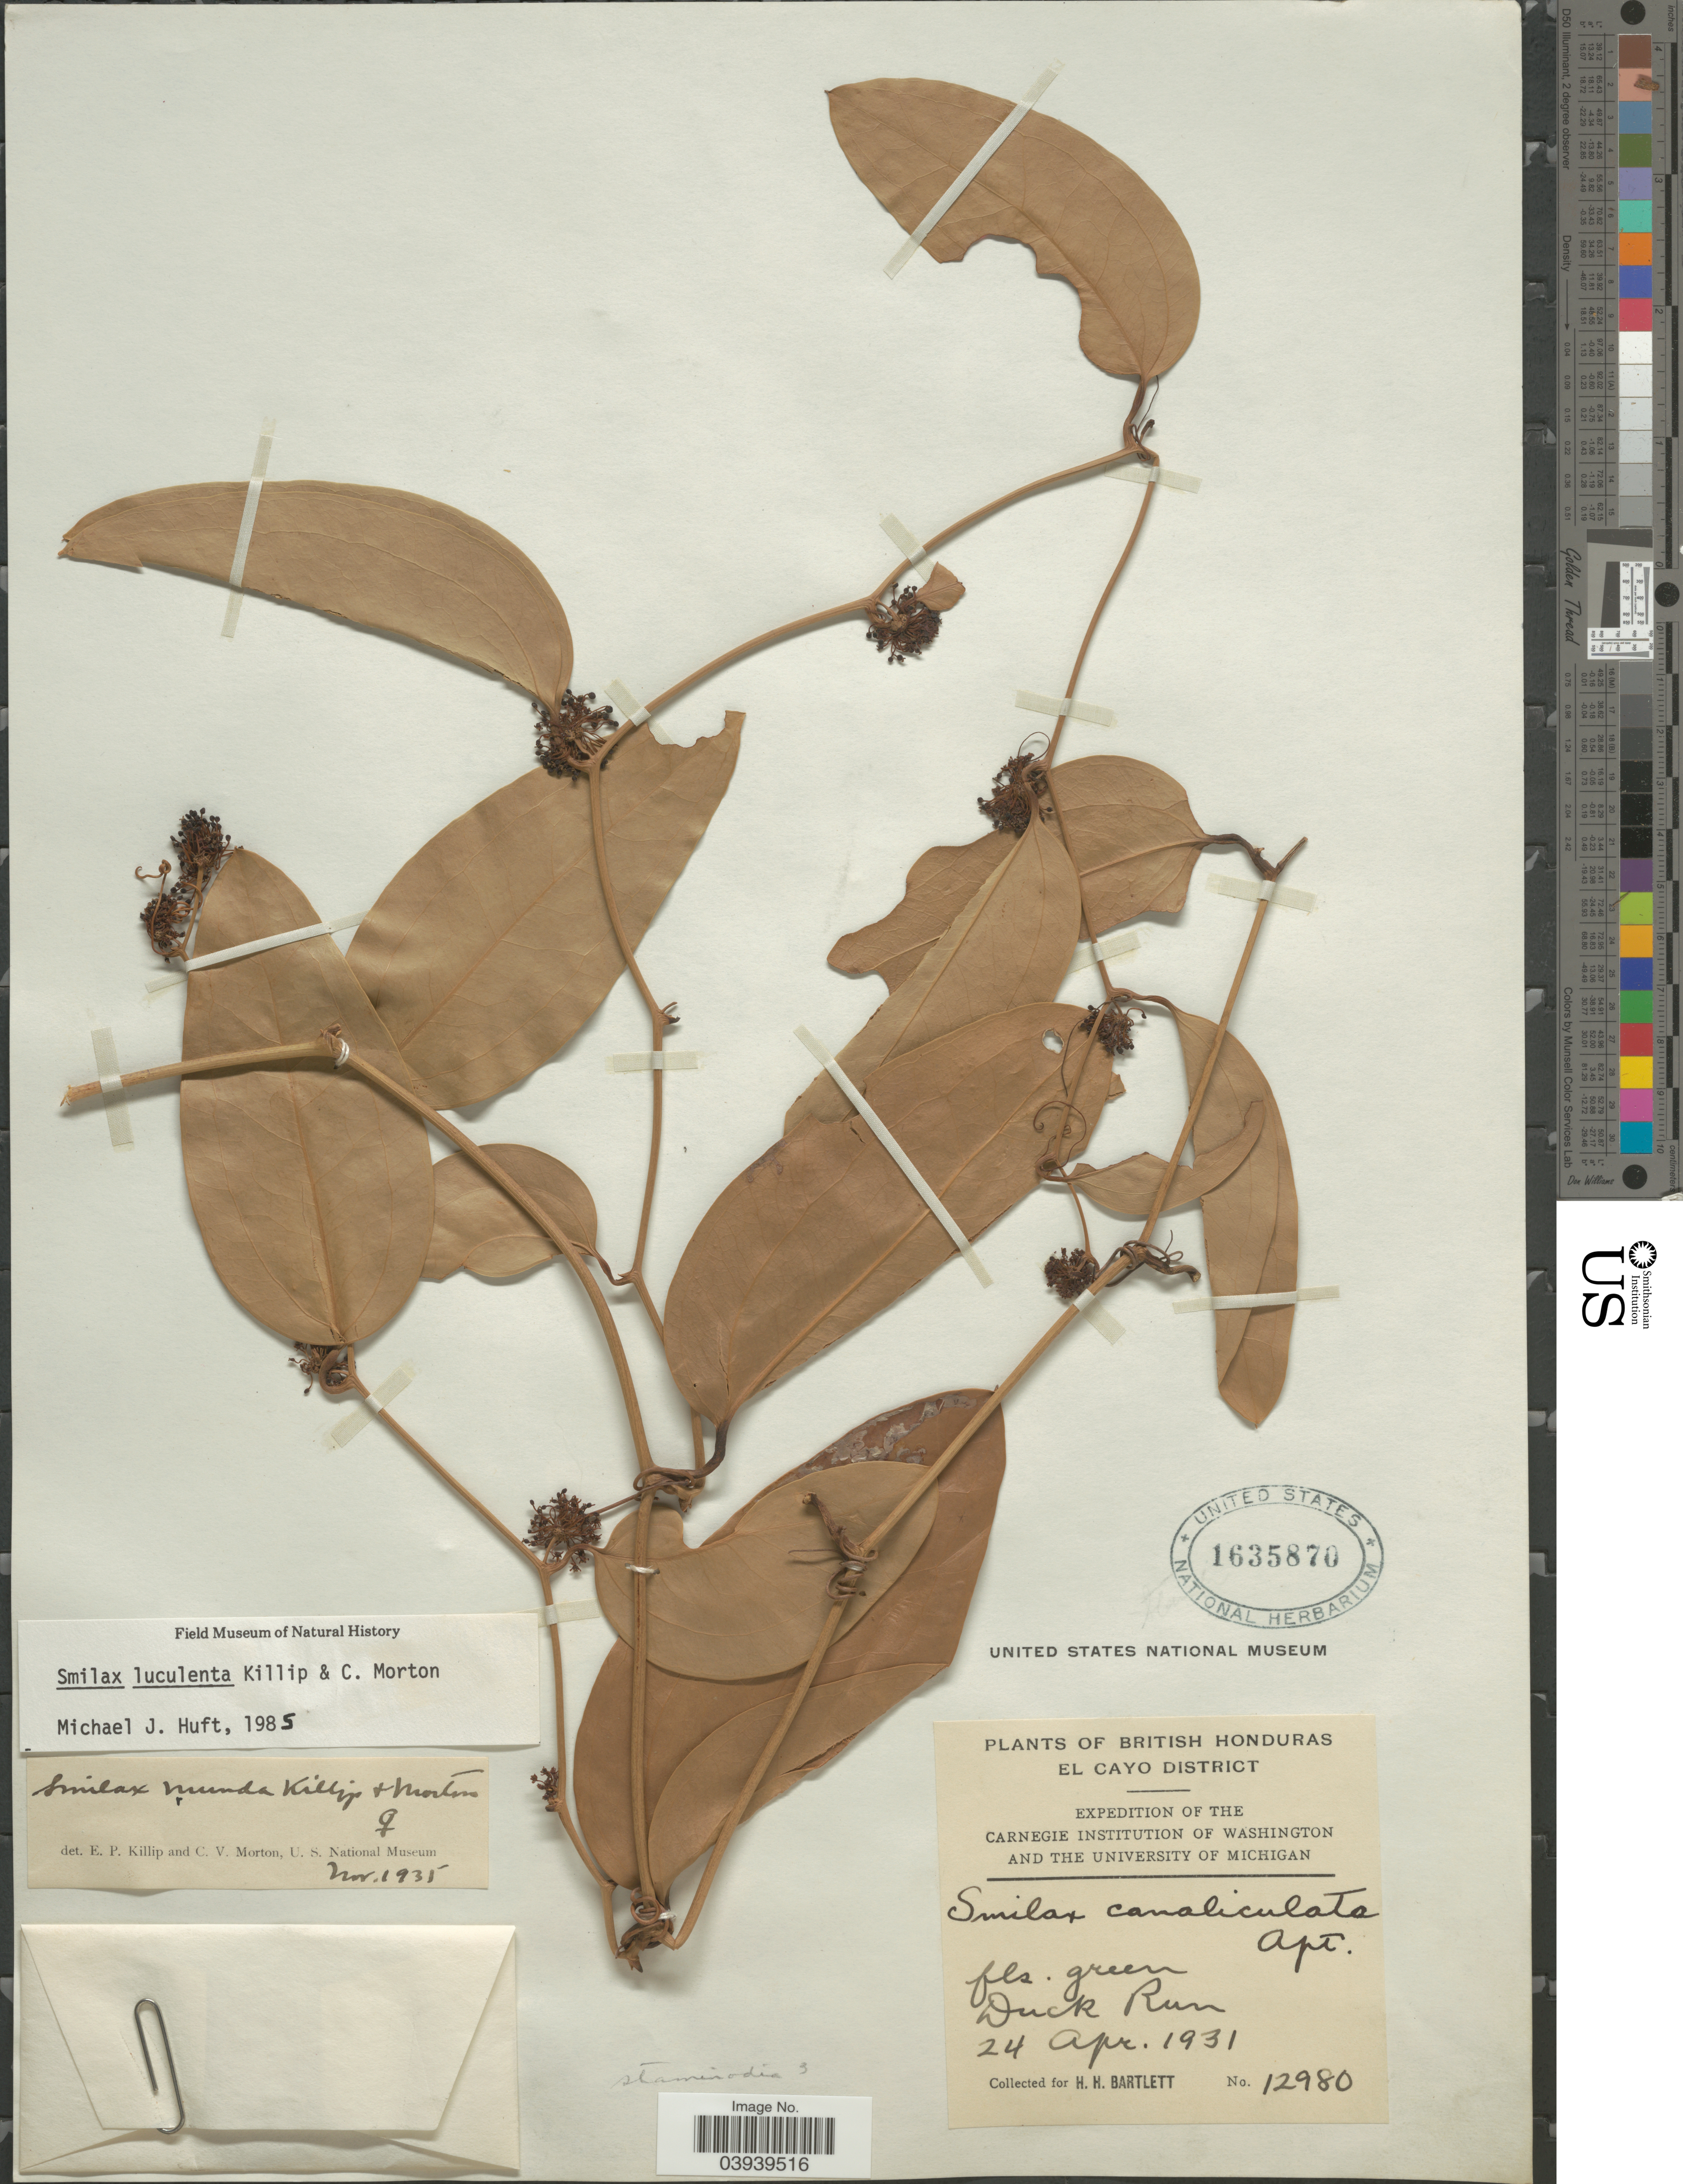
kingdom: Plantae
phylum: Tracheophyta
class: Liliopsida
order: Liliales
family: Smilacaceae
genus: Smilax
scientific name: Smilax luculenta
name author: Killip & C.V. Morton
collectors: H. H. Bartlett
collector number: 12980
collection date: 1931-04-24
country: Belize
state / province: Cayo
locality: British Honduras. El Cayo District. Duck Run.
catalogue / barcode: US 1635870